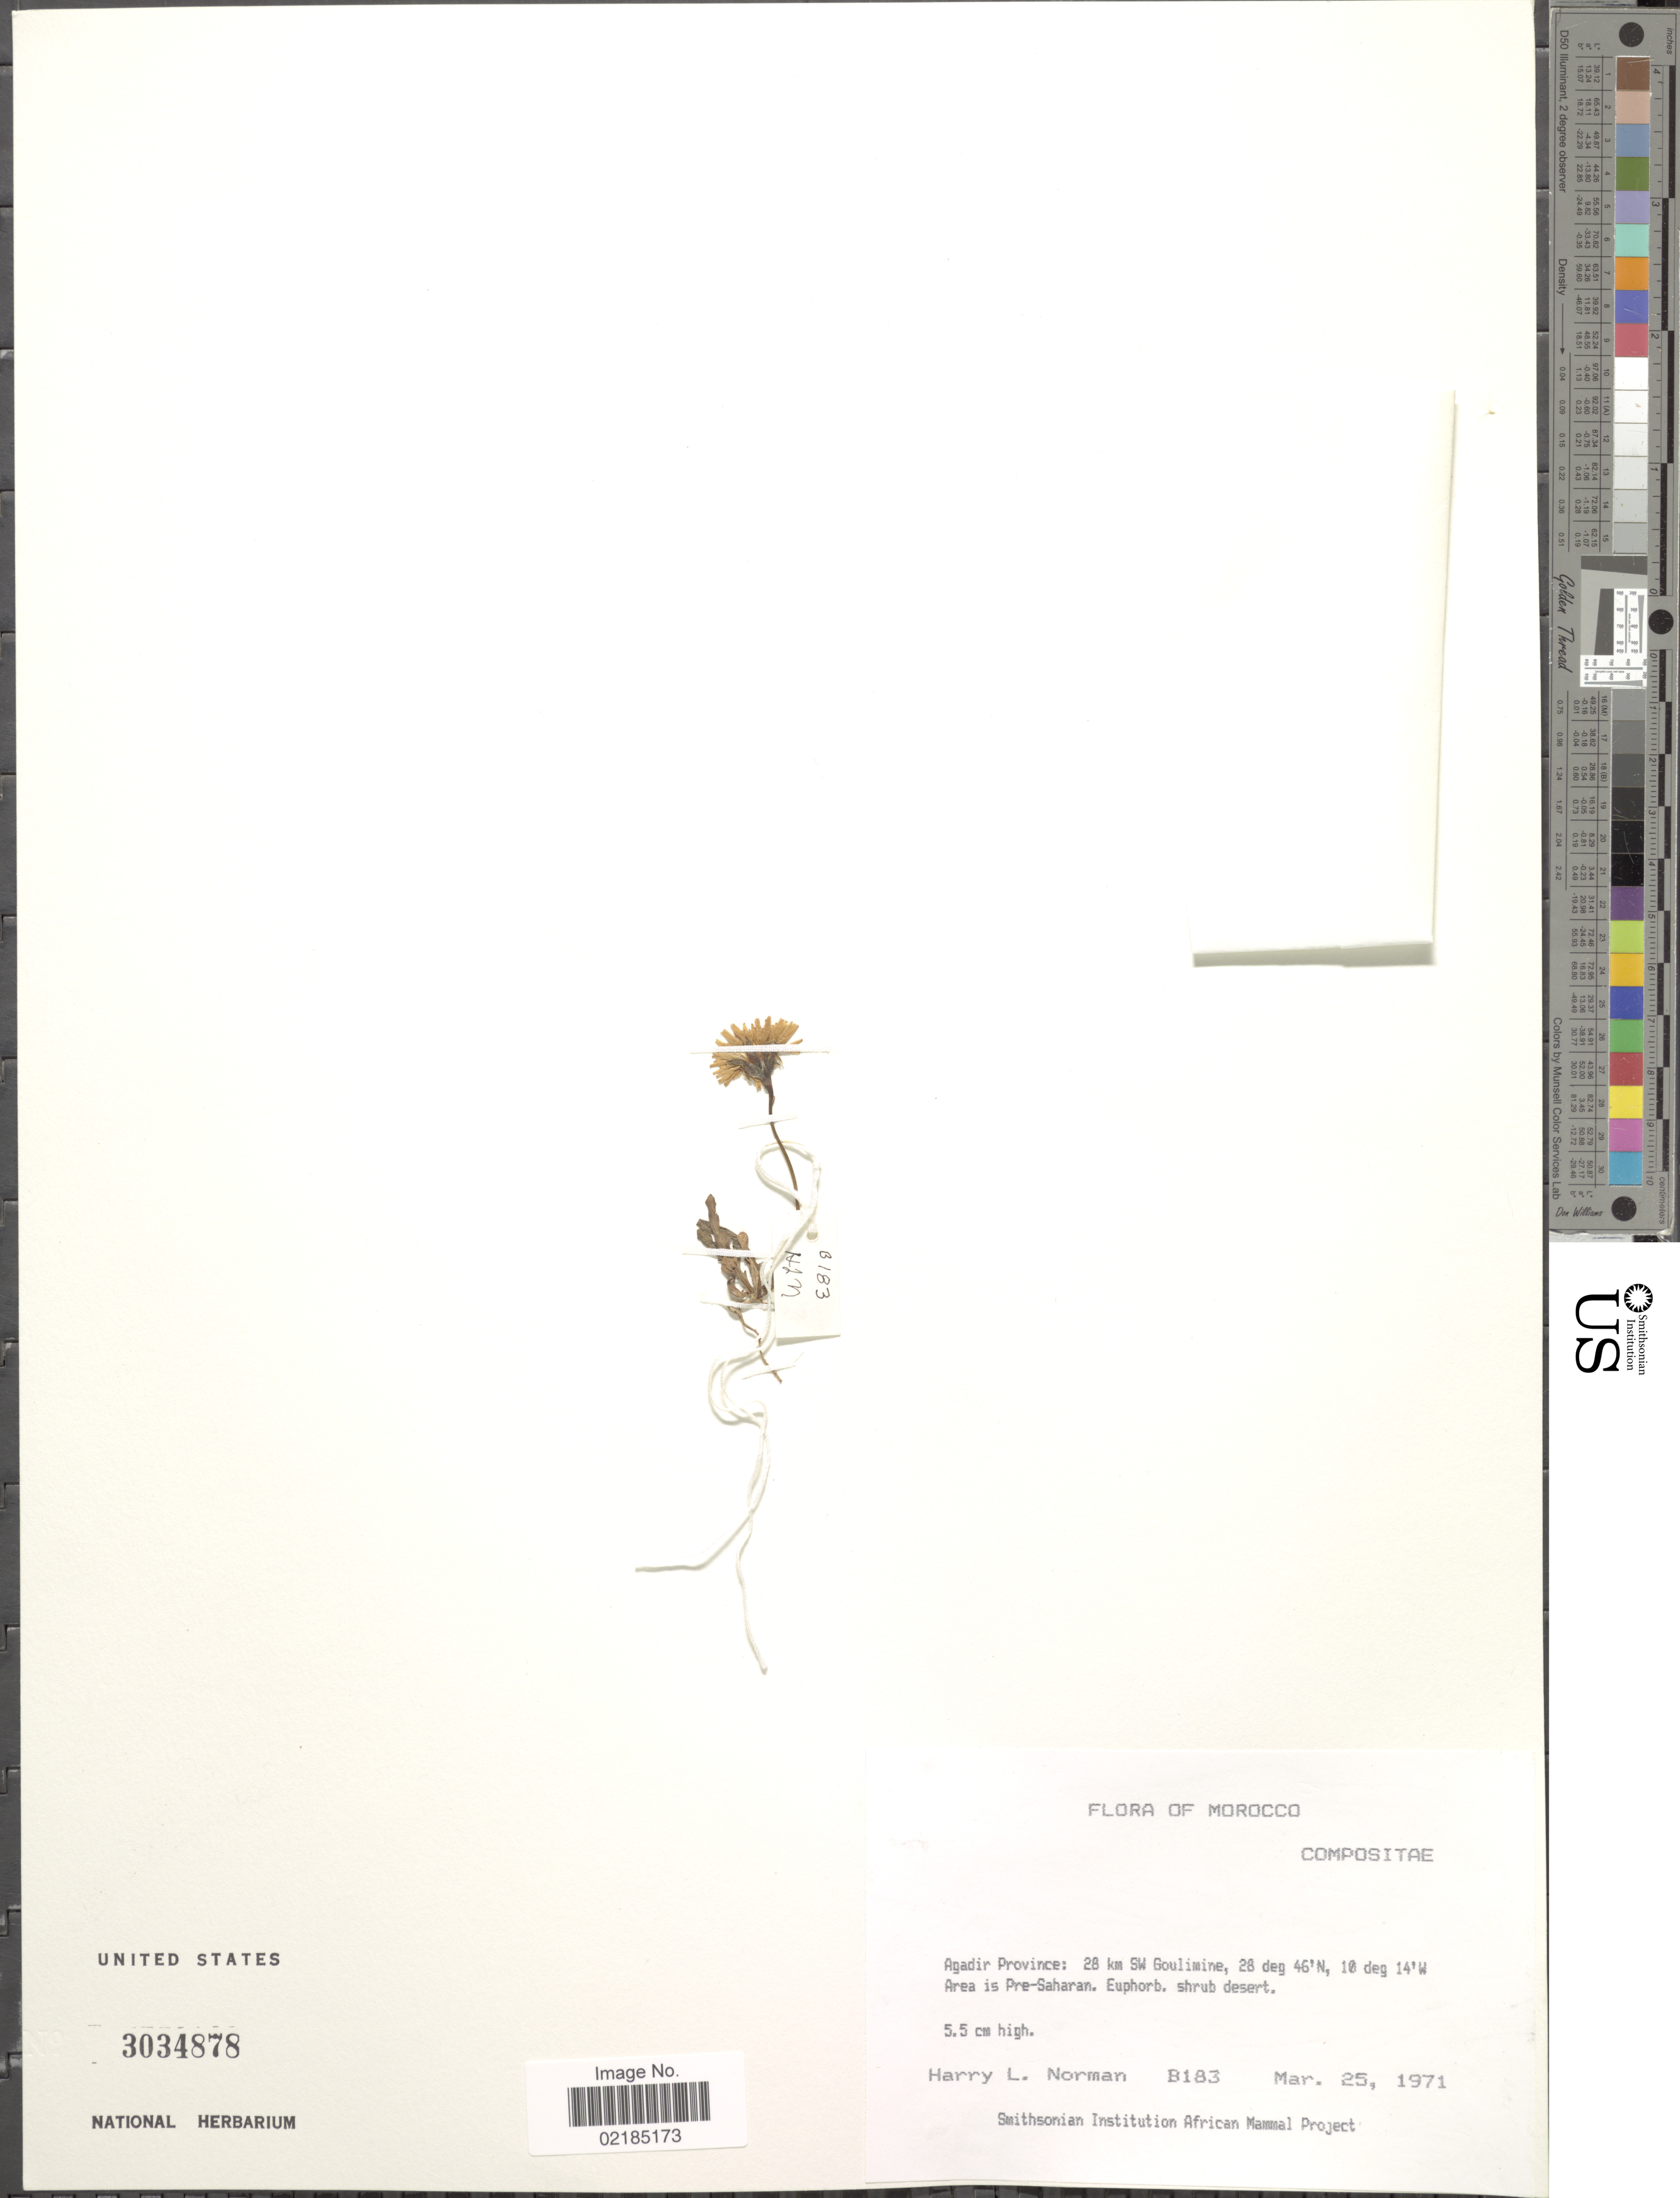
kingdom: Plantae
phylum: Tracheophyta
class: Magnoliopsida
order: Asterales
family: Asteraceae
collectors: Norman, H.L.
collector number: B183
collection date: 1971-03-25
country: Morocco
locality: Agadir Province: 28 km SW Goulimine. Area is Pre-Saharan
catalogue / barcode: US 3034878